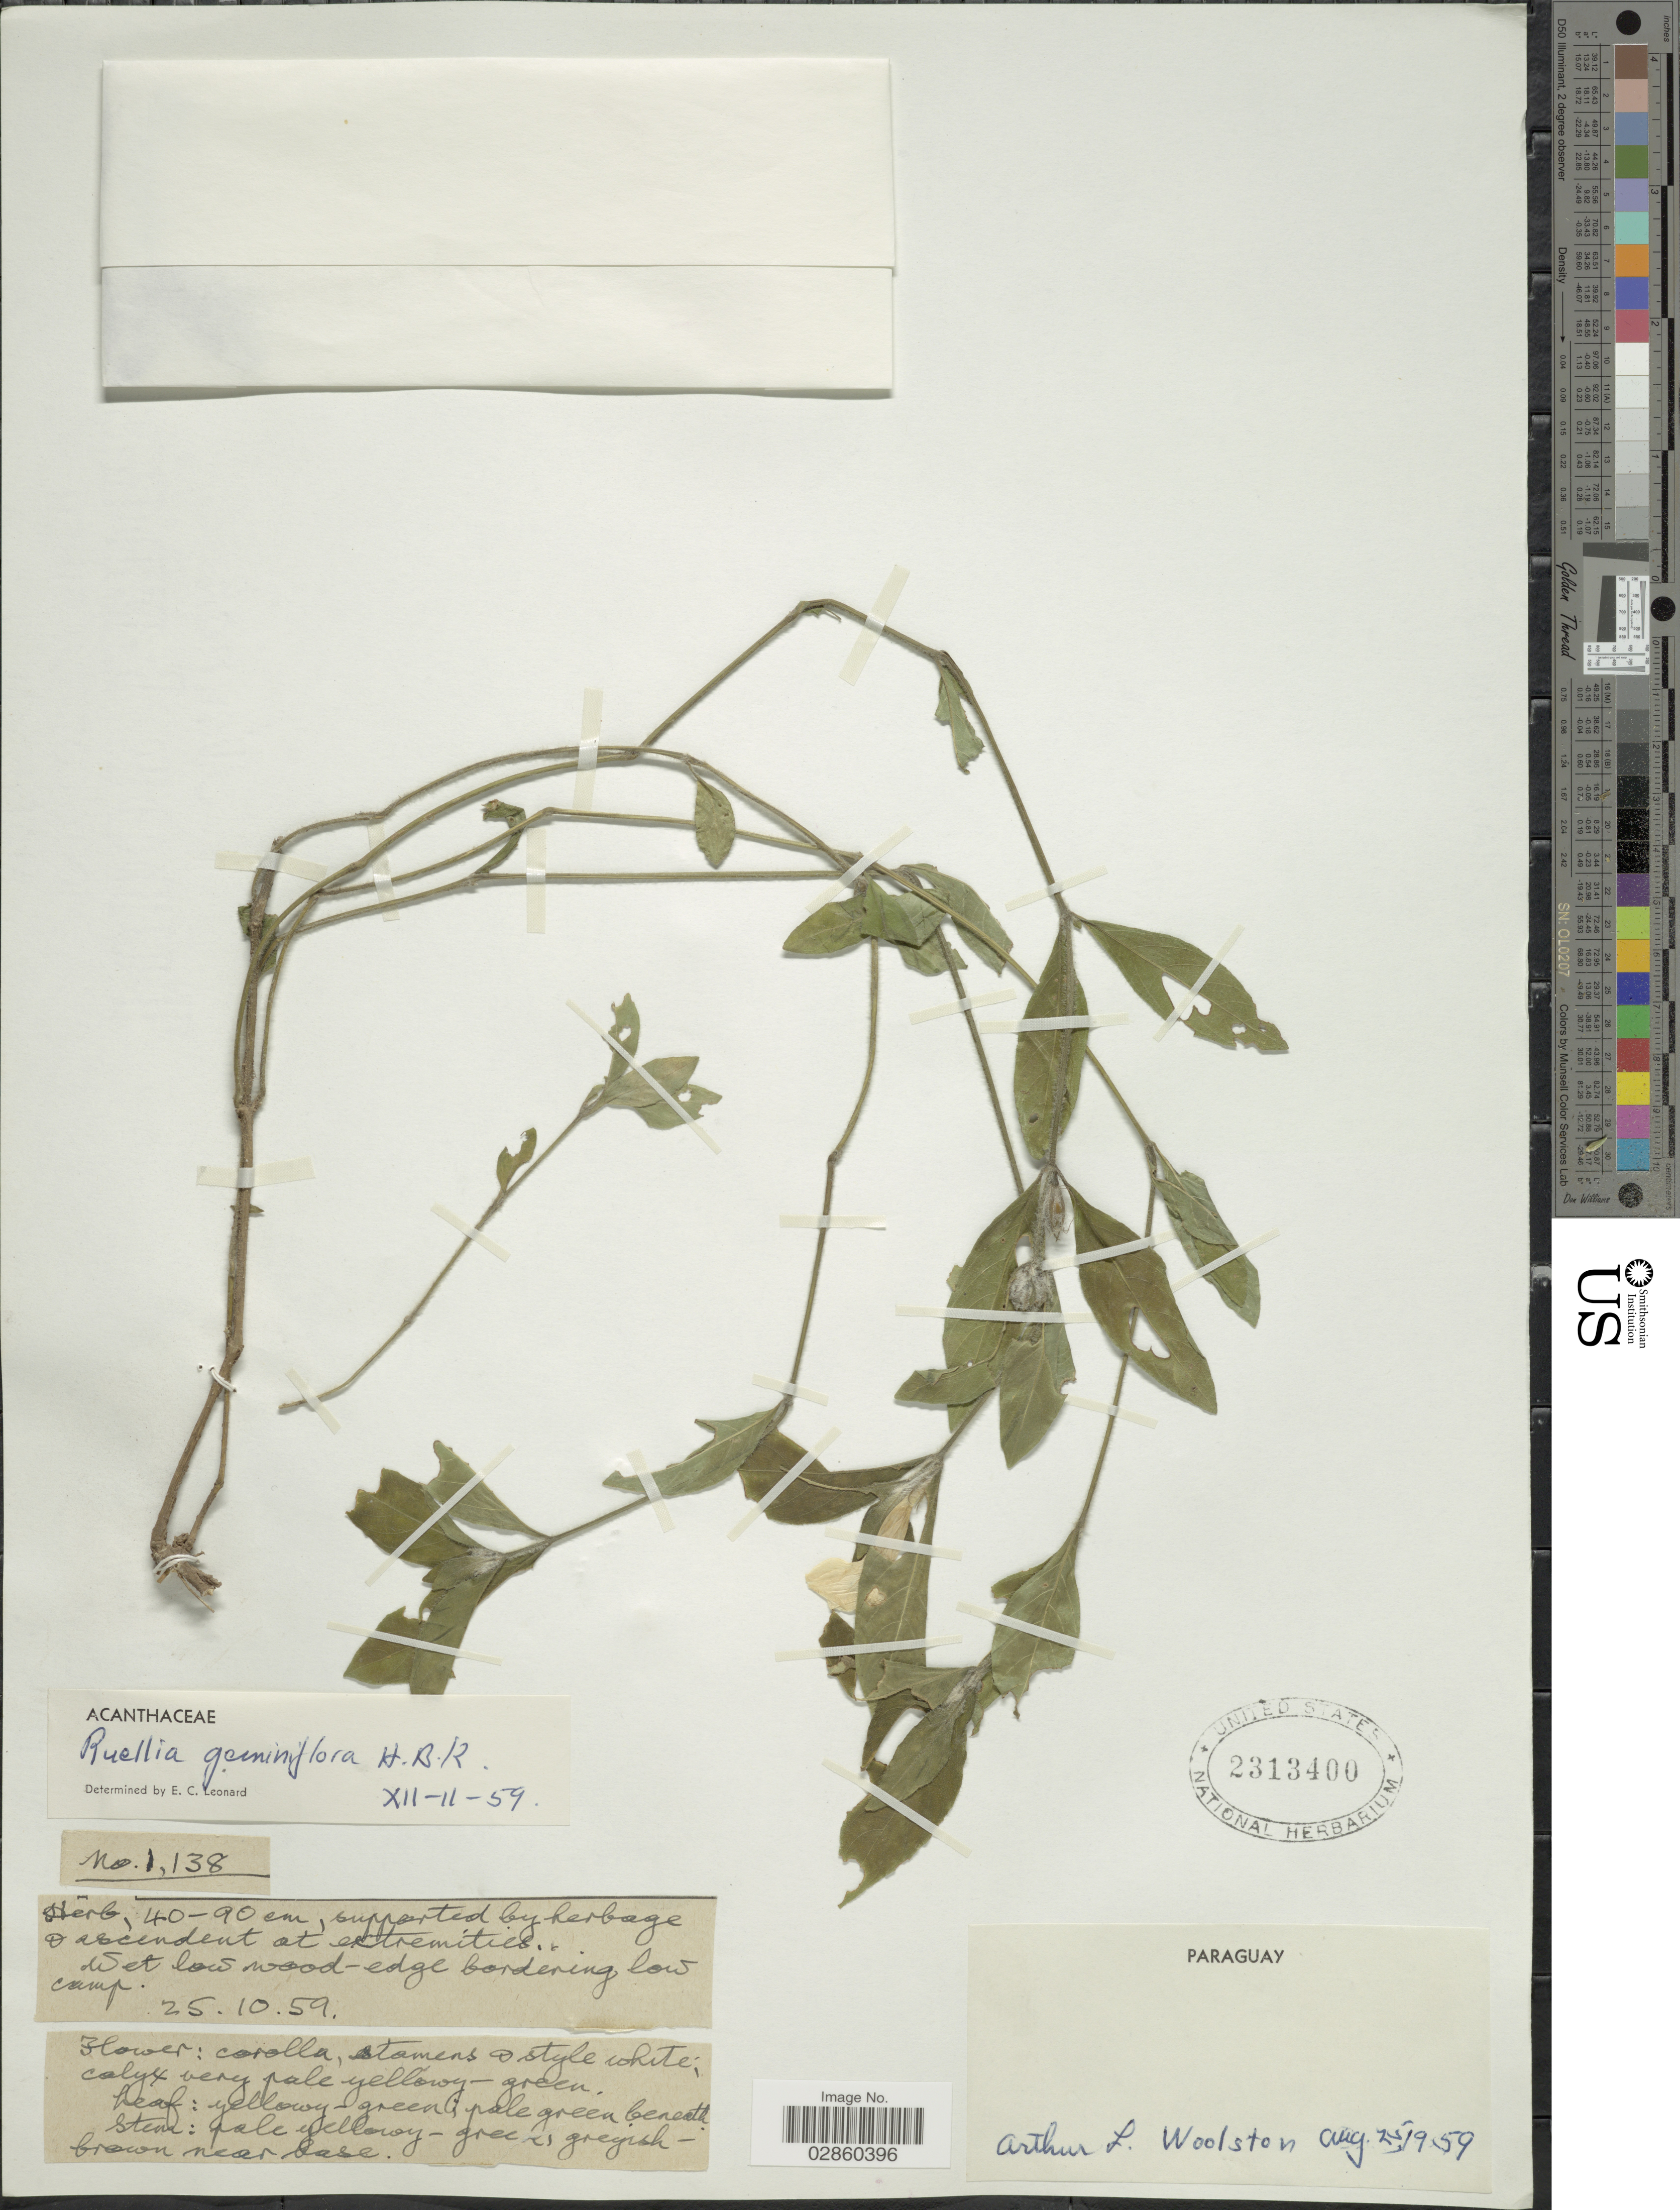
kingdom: Plantae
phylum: Tracheophyta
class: Magnoliopsida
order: Lamiales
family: Acanthaceae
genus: Ruellia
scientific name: Ruellia geminiflora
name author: Kunth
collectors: A. L. Woolston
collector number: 1138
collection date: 1959-10-25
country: Paraguay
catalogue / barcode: US 2313400